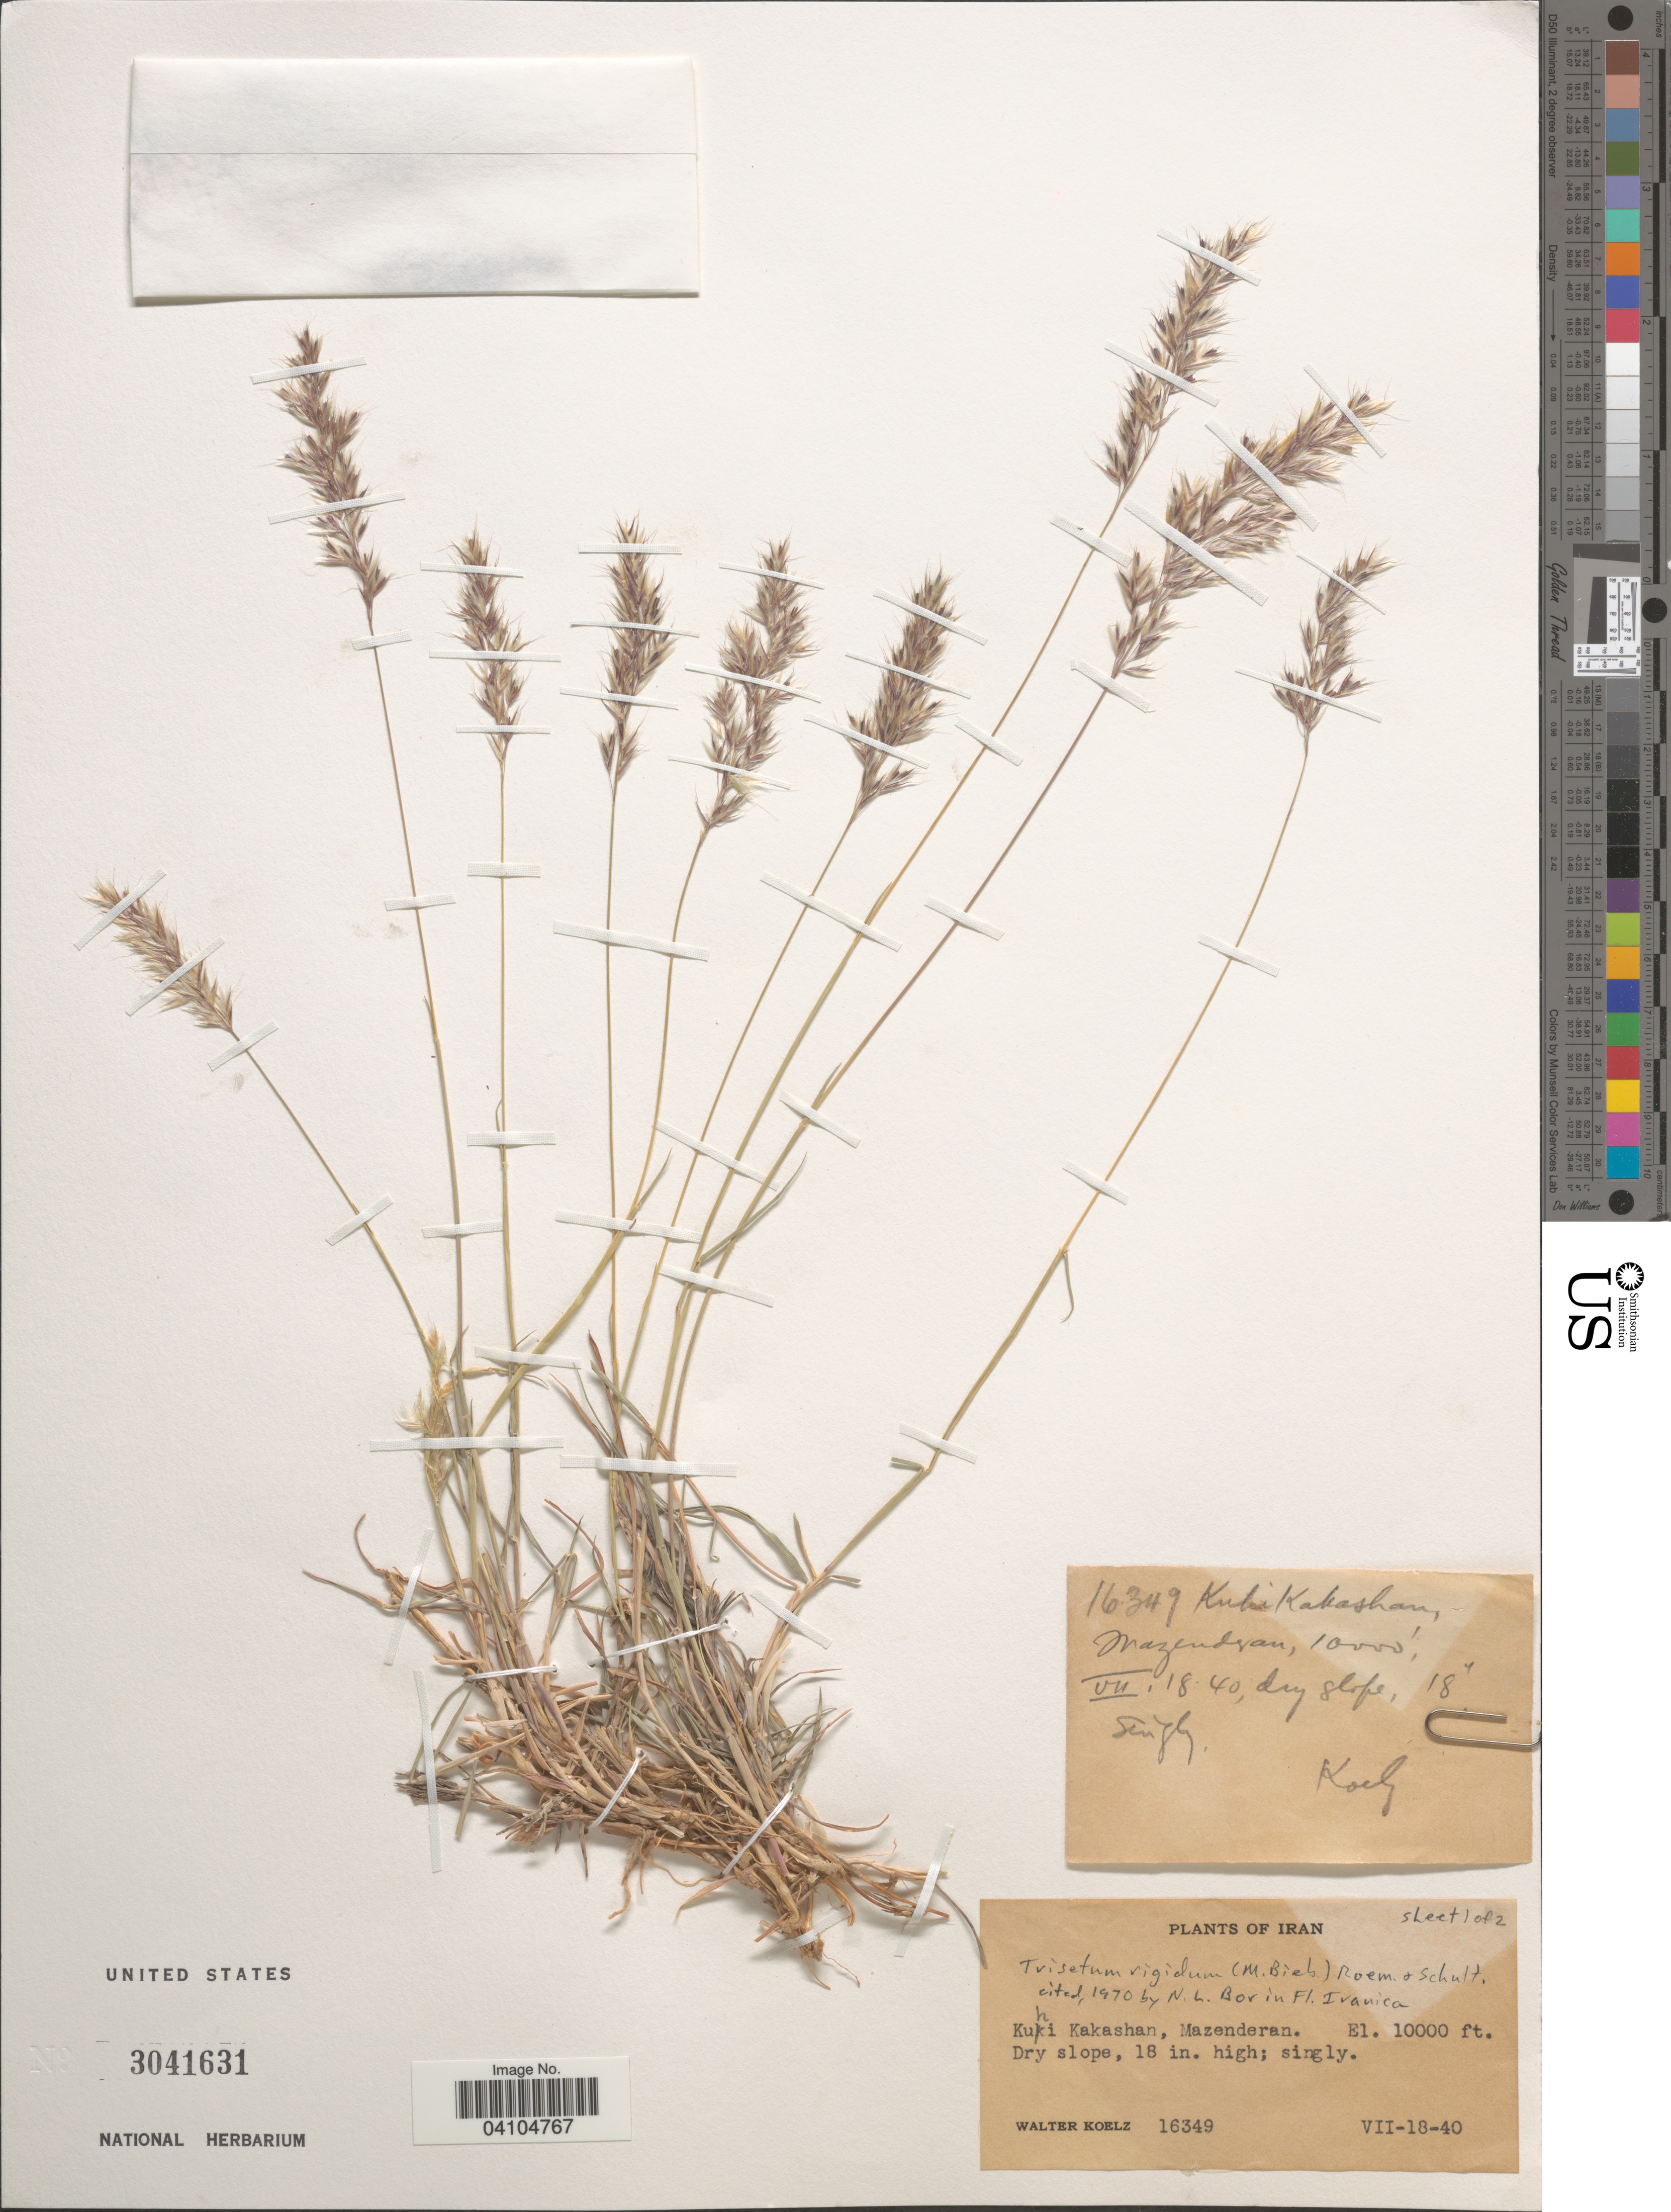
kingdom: Plantae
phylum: Tracheophyta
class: Liliopsida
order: Poales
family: Poaceae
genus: Acrospelion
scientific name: Acrospelion rigidum ined.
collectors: W. N. Koelz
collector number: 16349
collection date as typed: Transcribed d/m/y: 18/7/40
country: Iran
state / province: Mazandaran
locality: Kuhi Kakashan, Mazenderan.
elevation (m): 3048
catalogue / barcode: US 3041631